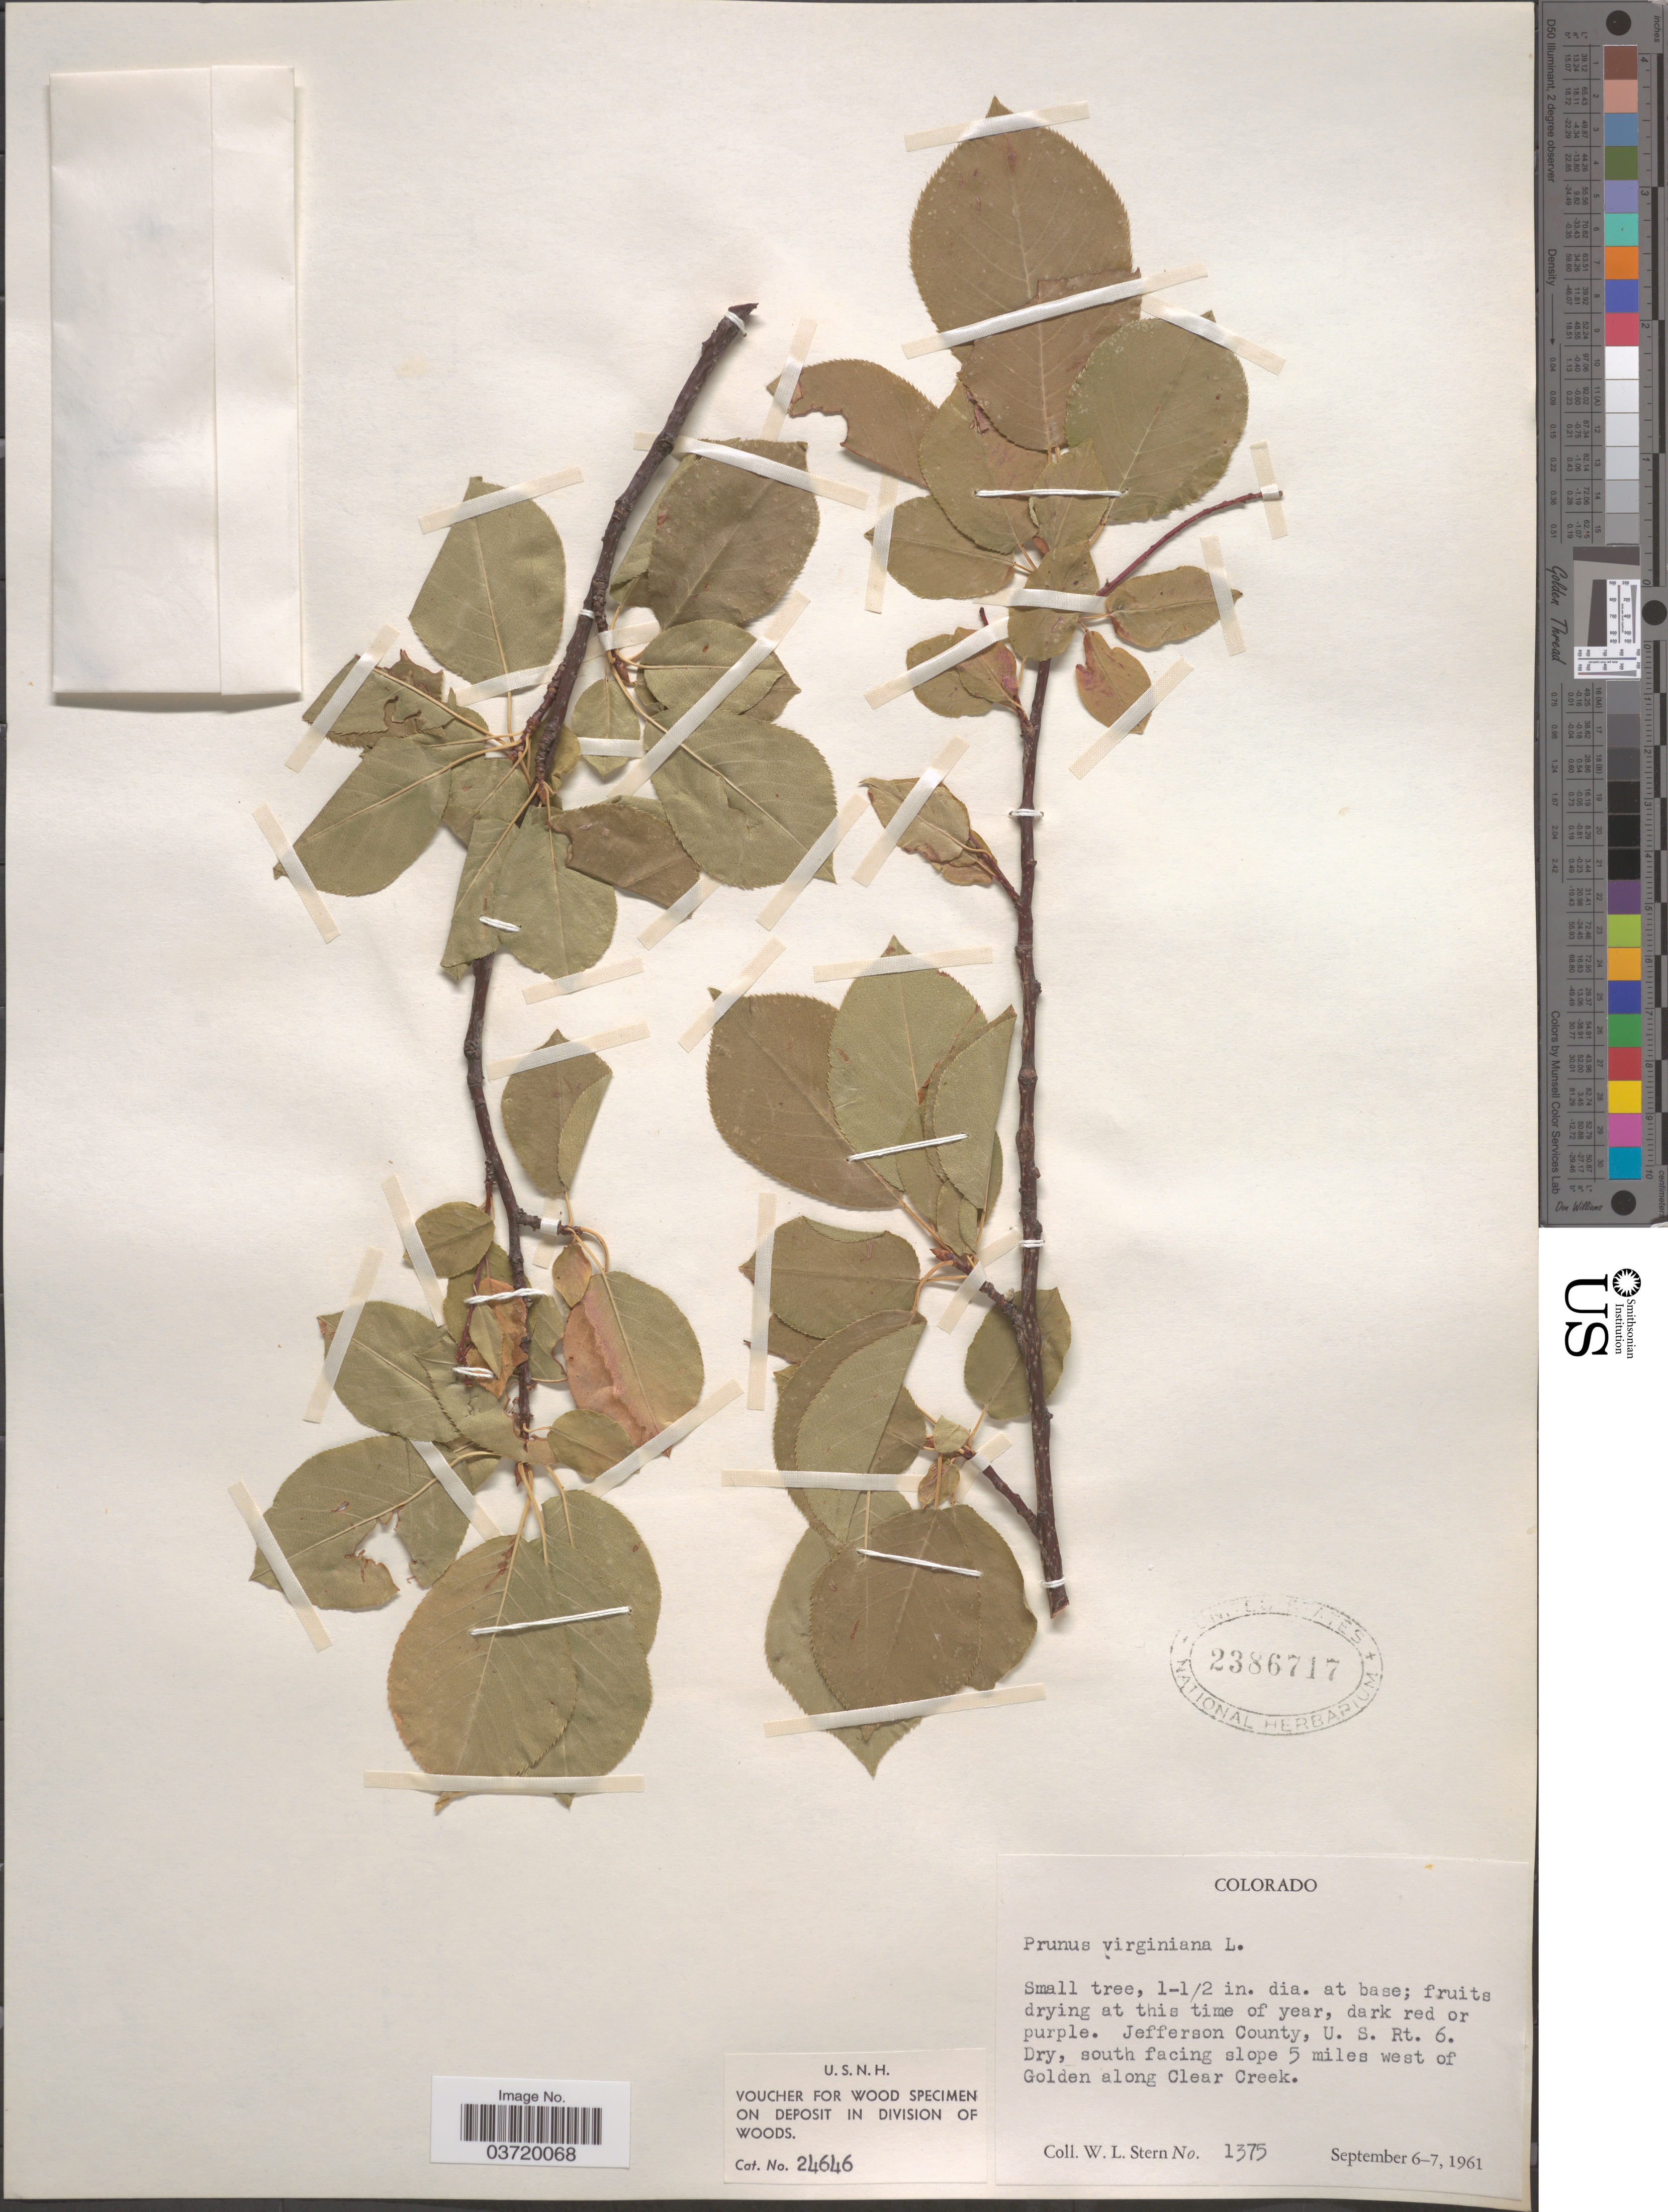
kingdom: Plantae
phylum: Tracheophyta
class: Magnoliopsida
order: Rosales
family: Rosaceae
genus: Prunus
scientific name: Prunus virginiana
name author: L.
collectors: W. L. Stern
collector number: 1375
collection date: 1961-09-06/1961-09-07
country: United States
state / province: Colorado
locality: At base. Jefferson County, U. S. Rt. 6. Dry, south facing slope 5 miles west of Golden along Clear Creek.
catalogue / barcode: US 2386717